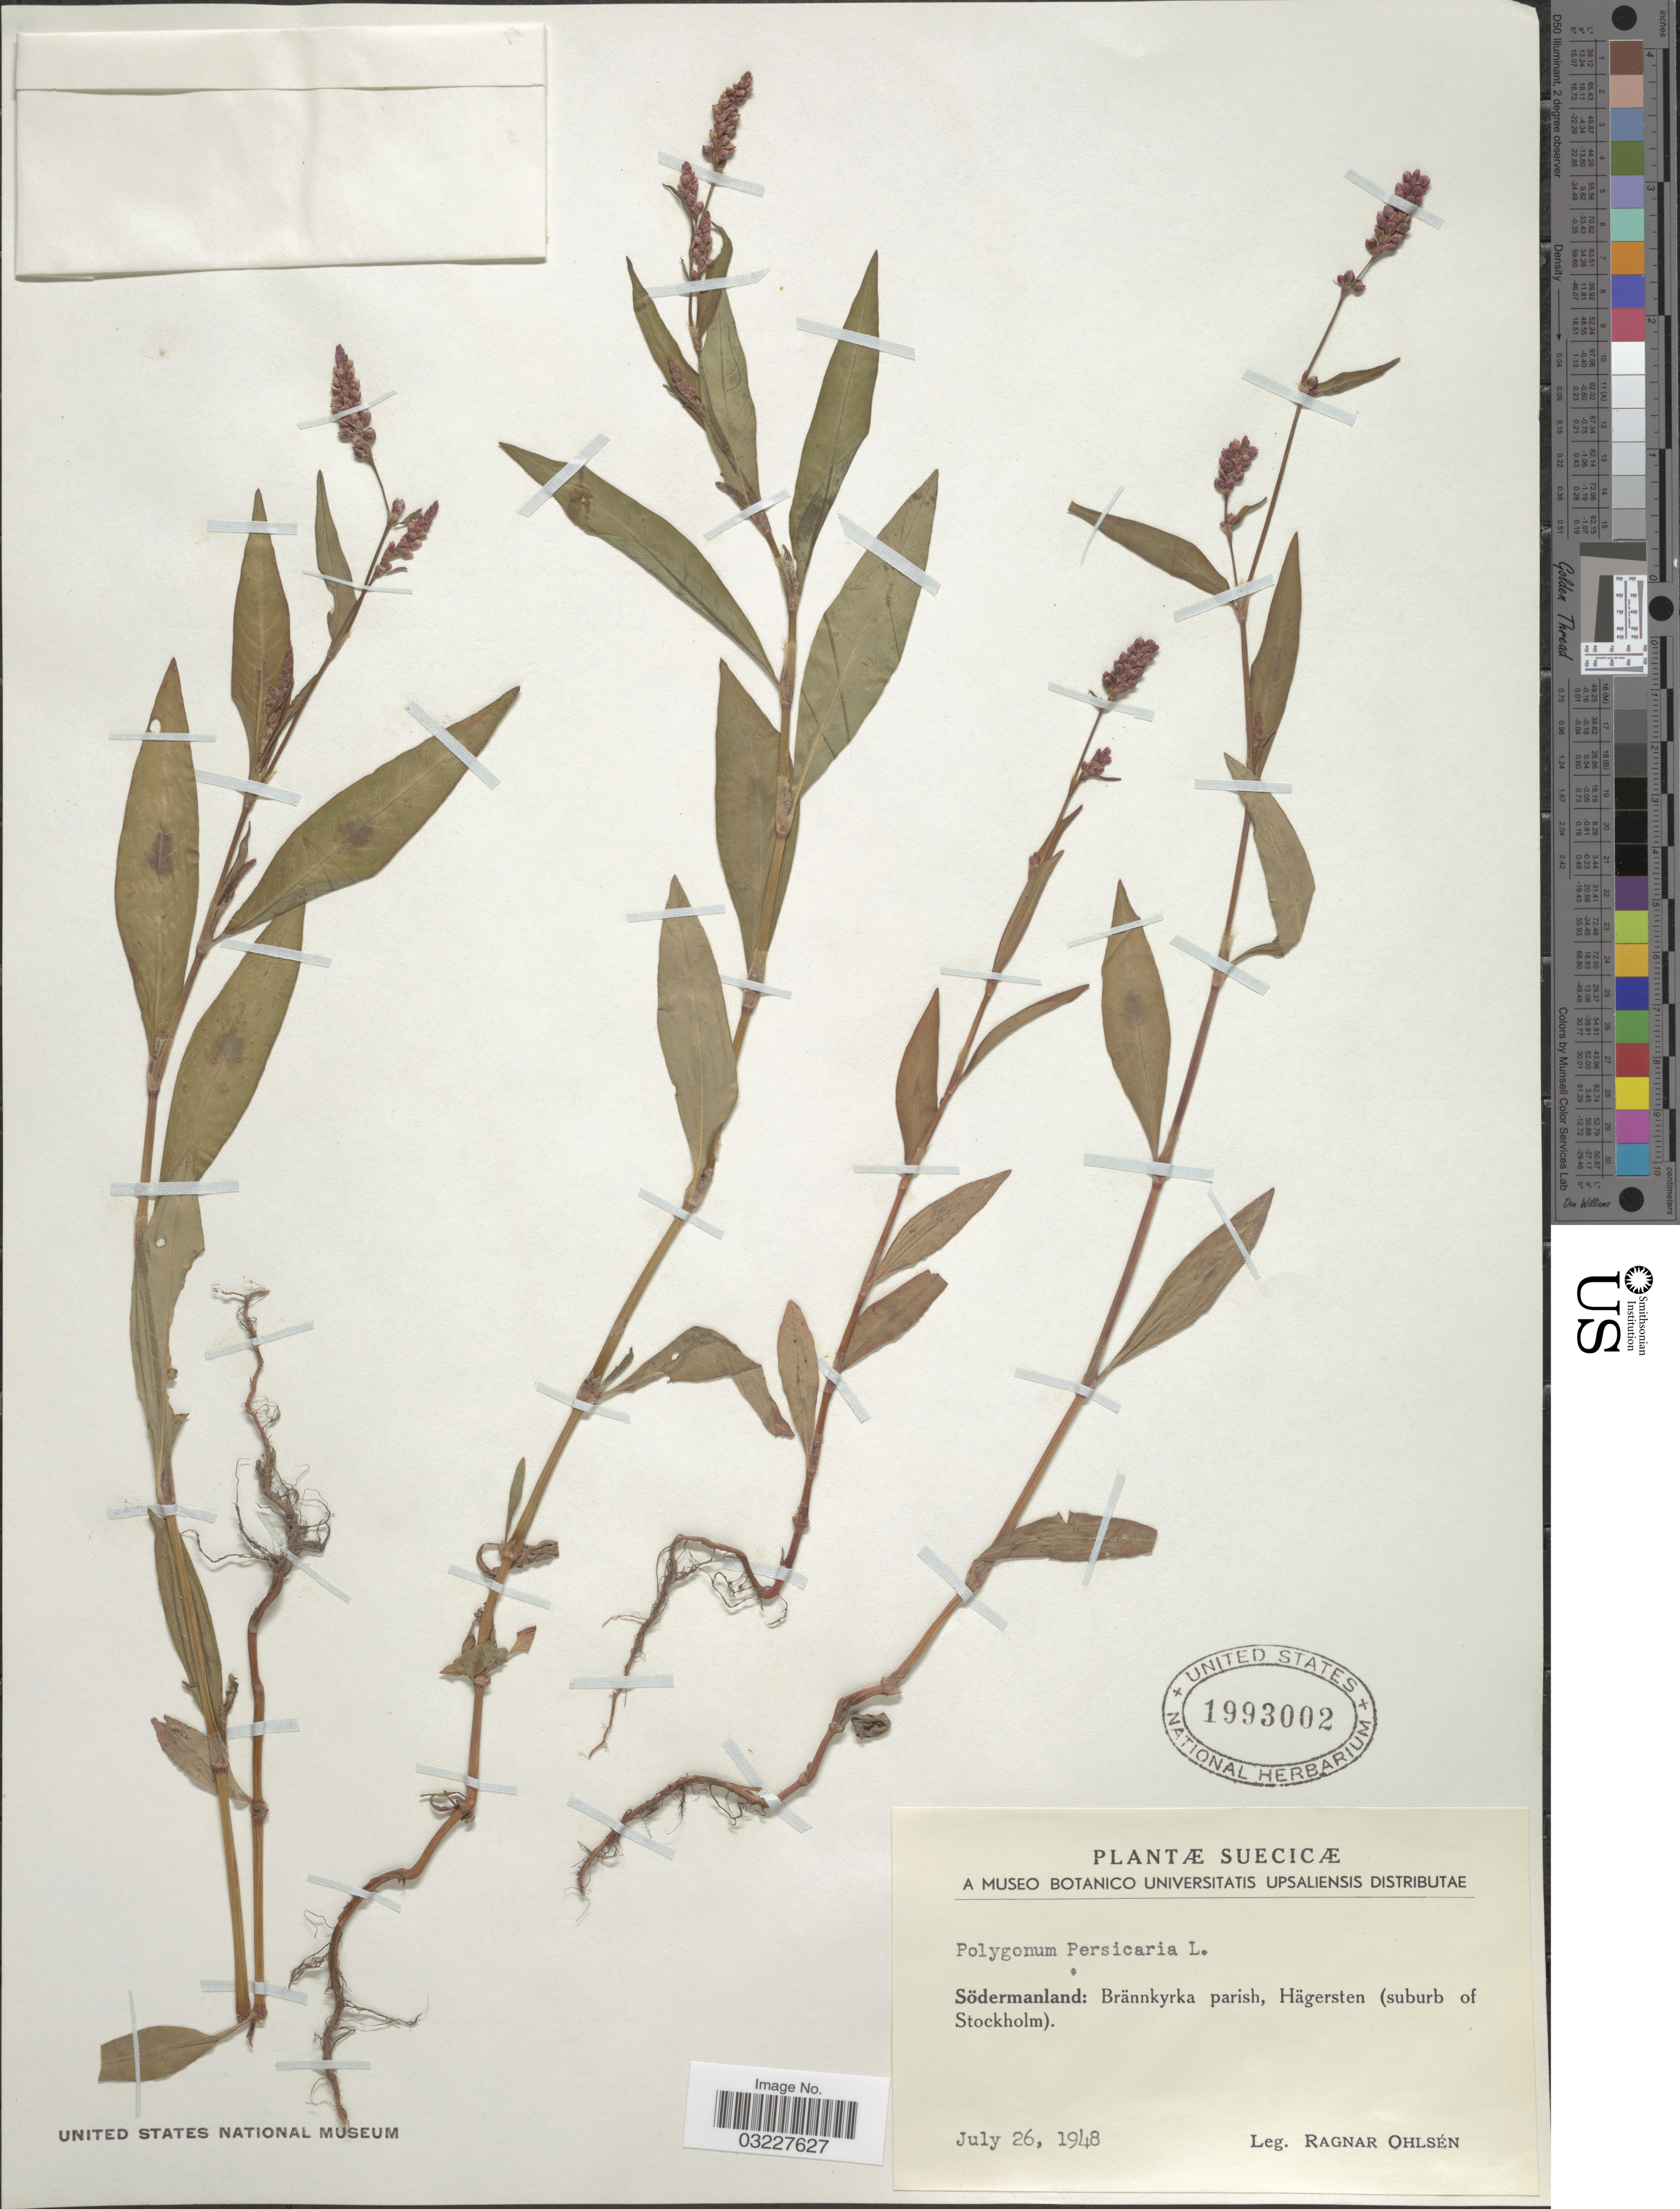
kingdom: Plantae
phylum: Tracheophyta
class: Magnoliopsida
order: Caryophyllales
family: Polygonaceae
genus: Polygonum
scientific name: Polygonum persicaria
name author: L.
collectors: R. Ohlsen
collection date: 1948-07-26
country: Sweden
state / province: Sodermanland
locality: Suecicæ. Södermanland: Brännkyrka parish, Hägersten (suburb of Stockholm).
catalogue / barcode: US 1993002